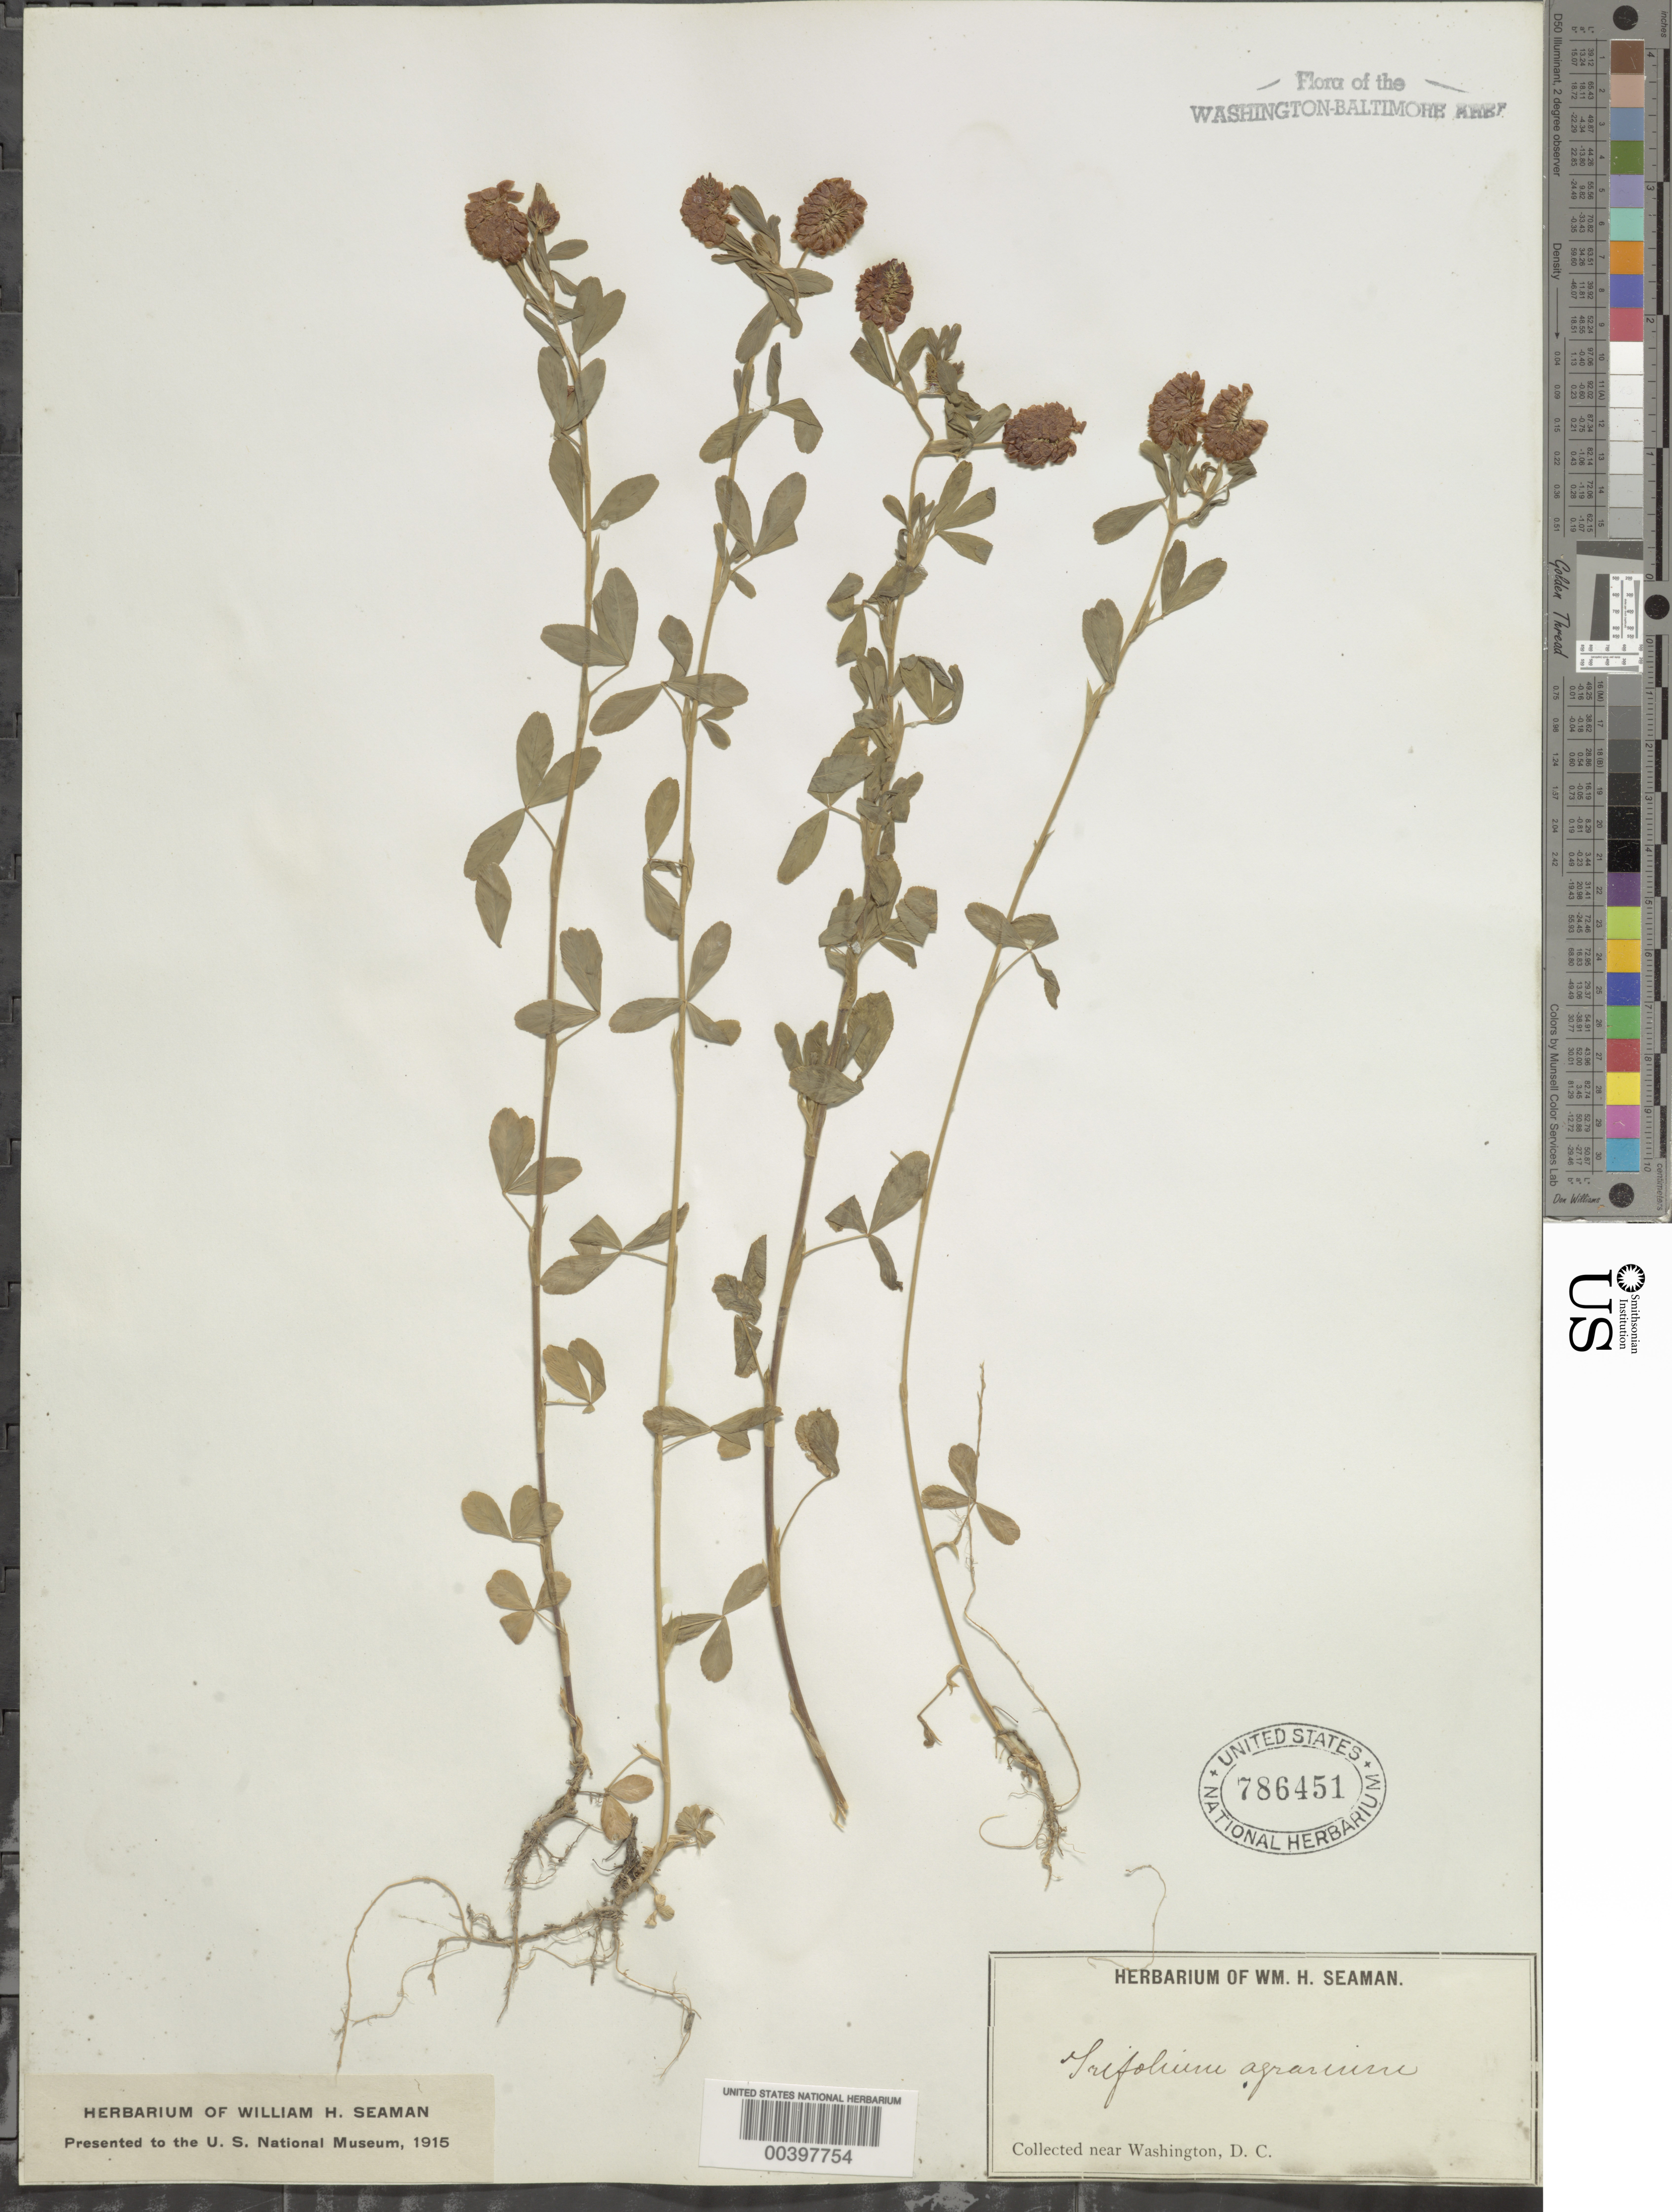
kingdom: Plantae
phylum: Tracheophyta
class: Magnoliopsida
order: Fabales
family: Fabaceae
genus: Trifolium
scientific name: Trifolium aureum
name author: Pollich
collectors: W. Seaman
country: United States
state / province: District of Columbia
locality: Washington DC area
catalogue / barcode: US 786451